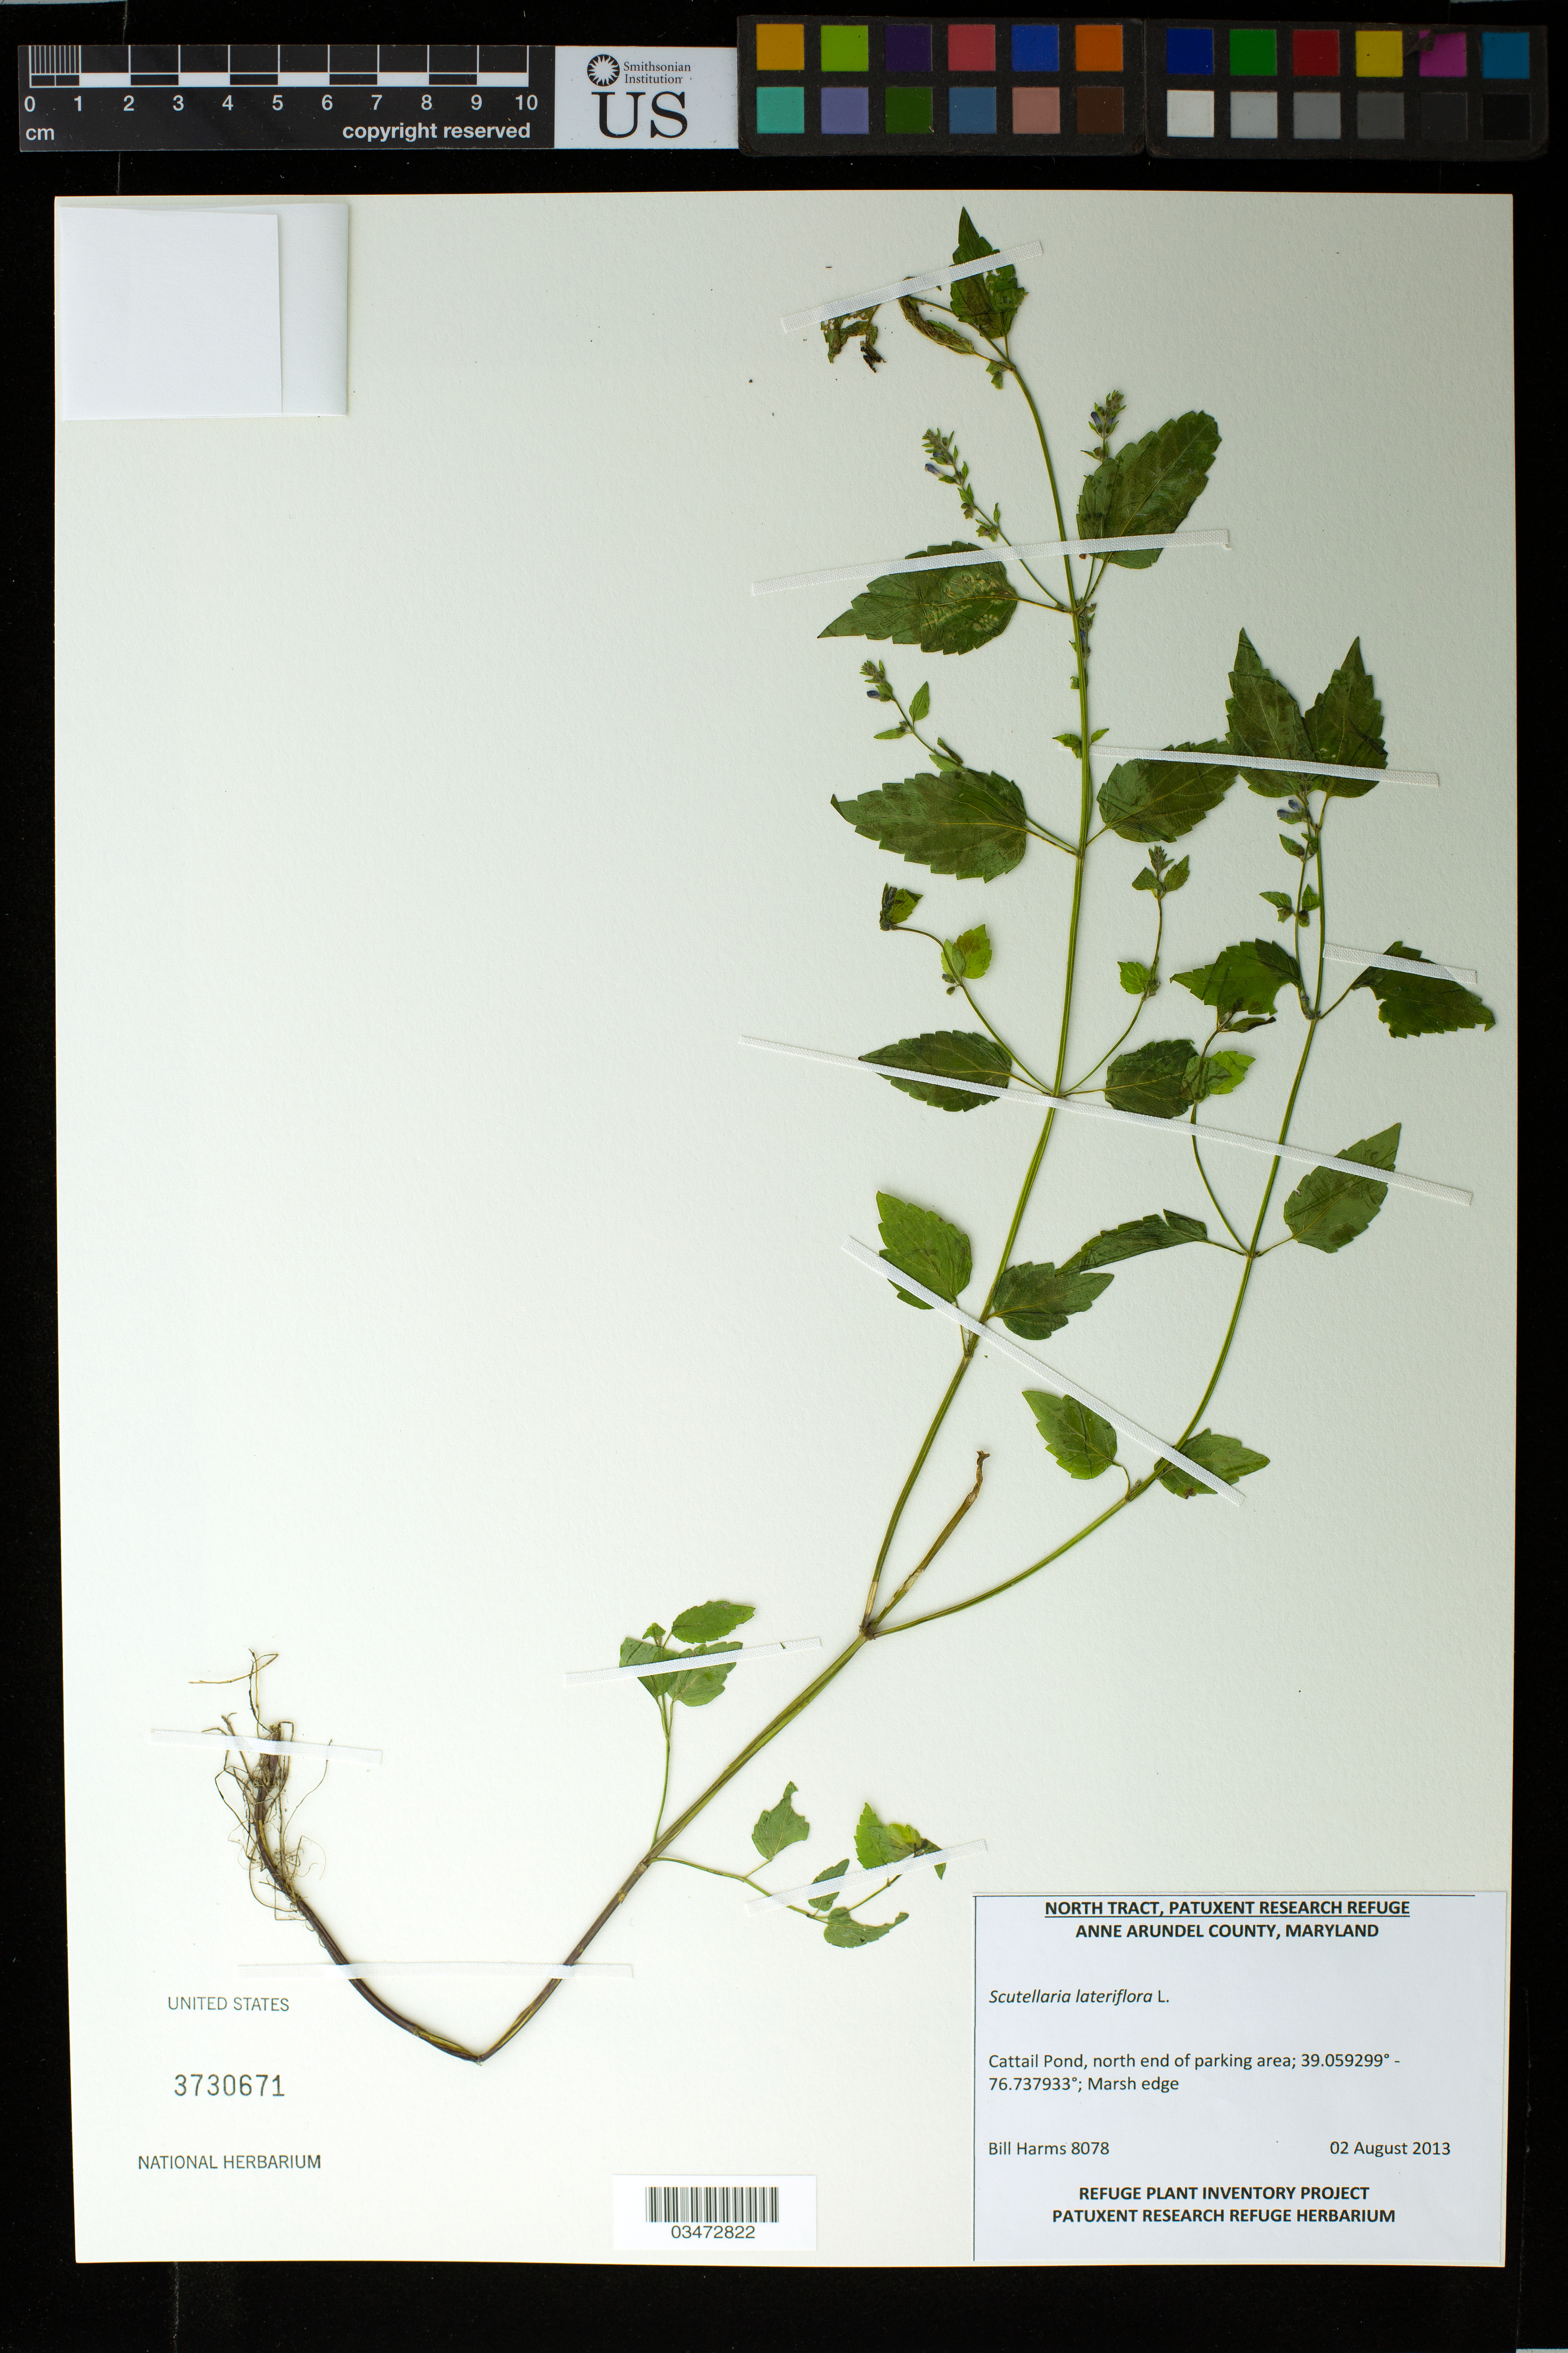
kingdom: Plantae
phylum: Tracheophyta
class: Magnoliopsida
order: Lamiales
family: Lamiaceae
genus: Scutellaria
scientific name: Scutellaria lateriflora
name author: L.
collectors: B. Harms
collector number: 8078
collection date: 2013-08-02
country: United States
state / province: Maryland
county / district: Anne Arundel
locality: Cattail Pond, north end of parking area; Marsh Edge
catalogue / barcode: US 3730671